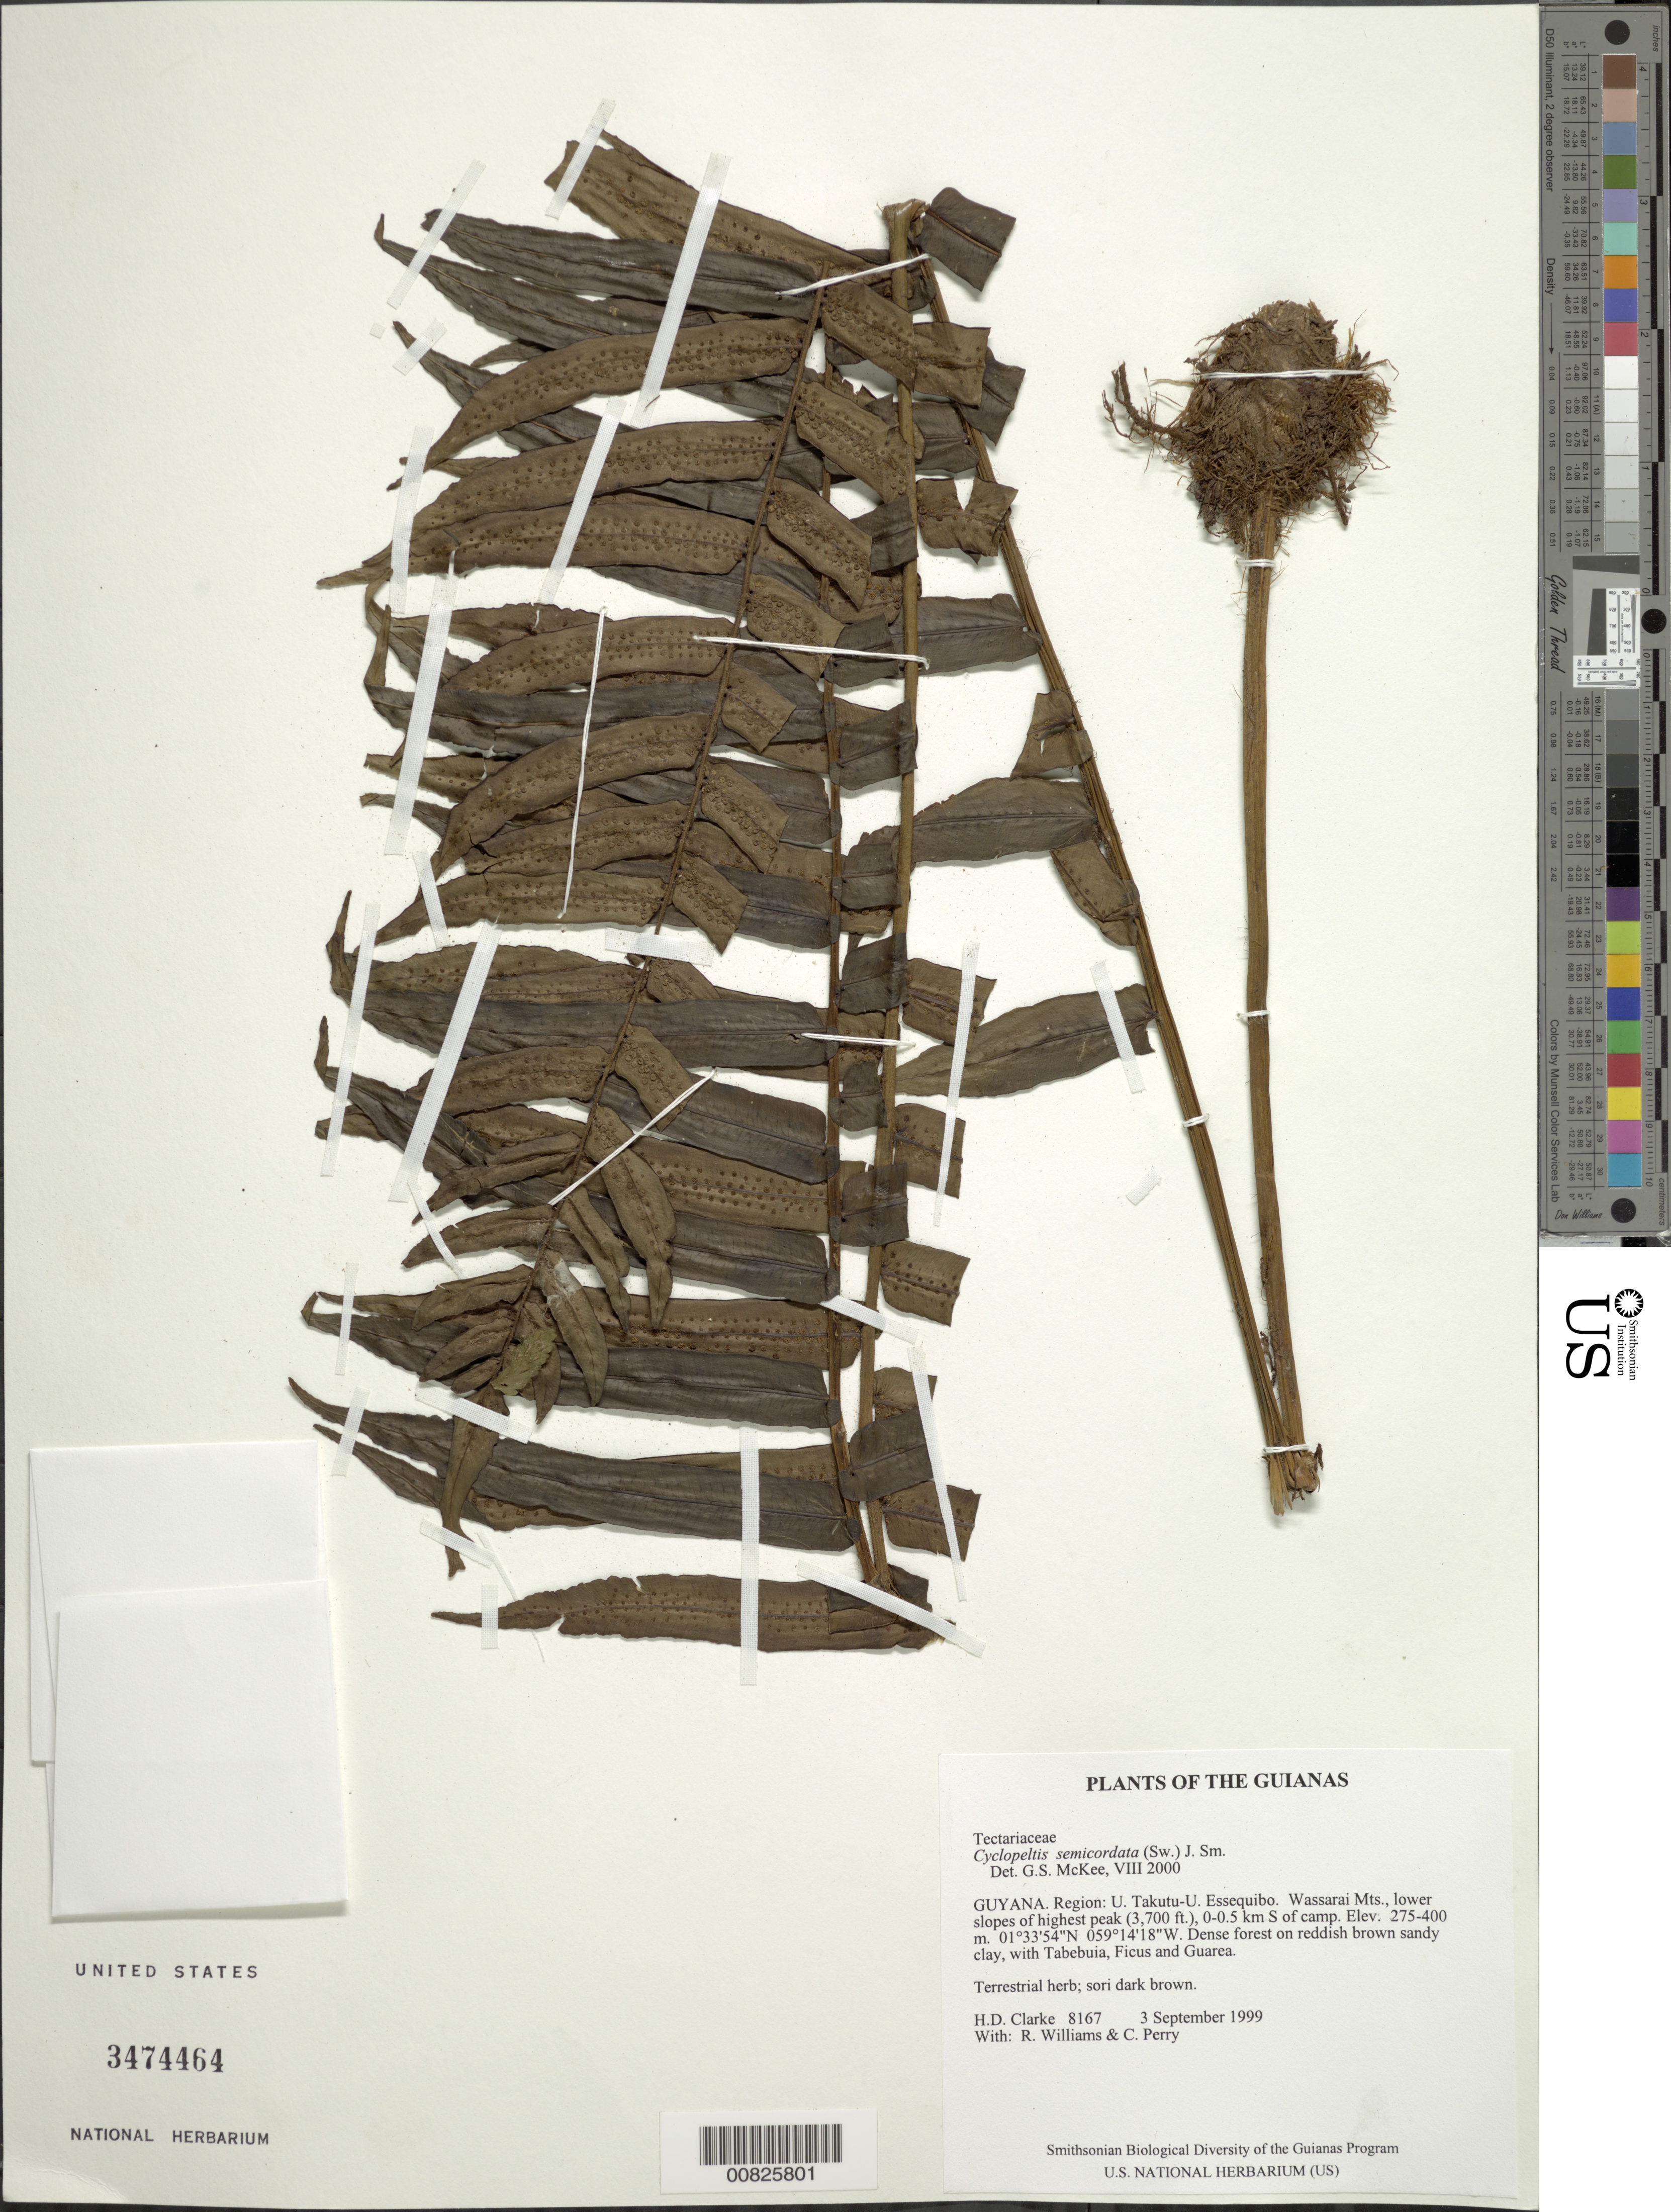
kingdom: Plantae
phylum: Tracheophyta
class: Polypodiopsida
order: Polypodiales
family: Lomariopsidaceae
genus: Cyclopeltis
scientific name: Cyclopeltis semicordata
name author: (Sw.) J. Sm.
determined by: McKee, G. S., (US), NMNH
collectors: H. D. Clarke, R. Williams & C. Perry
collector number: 8167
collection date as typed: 3 September 1999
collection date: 1999-09-03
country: Guyana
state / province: U. Takutu-U. Essequibo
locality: Wassarai Mts., lower slopes of highest peak (3,700 ft.), 0-0.5 km S of camp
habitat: Dense forest on reddish brown sandy clay, with Tabebuia, Ficus and Guarea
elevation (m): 275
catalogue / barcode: US 3474464